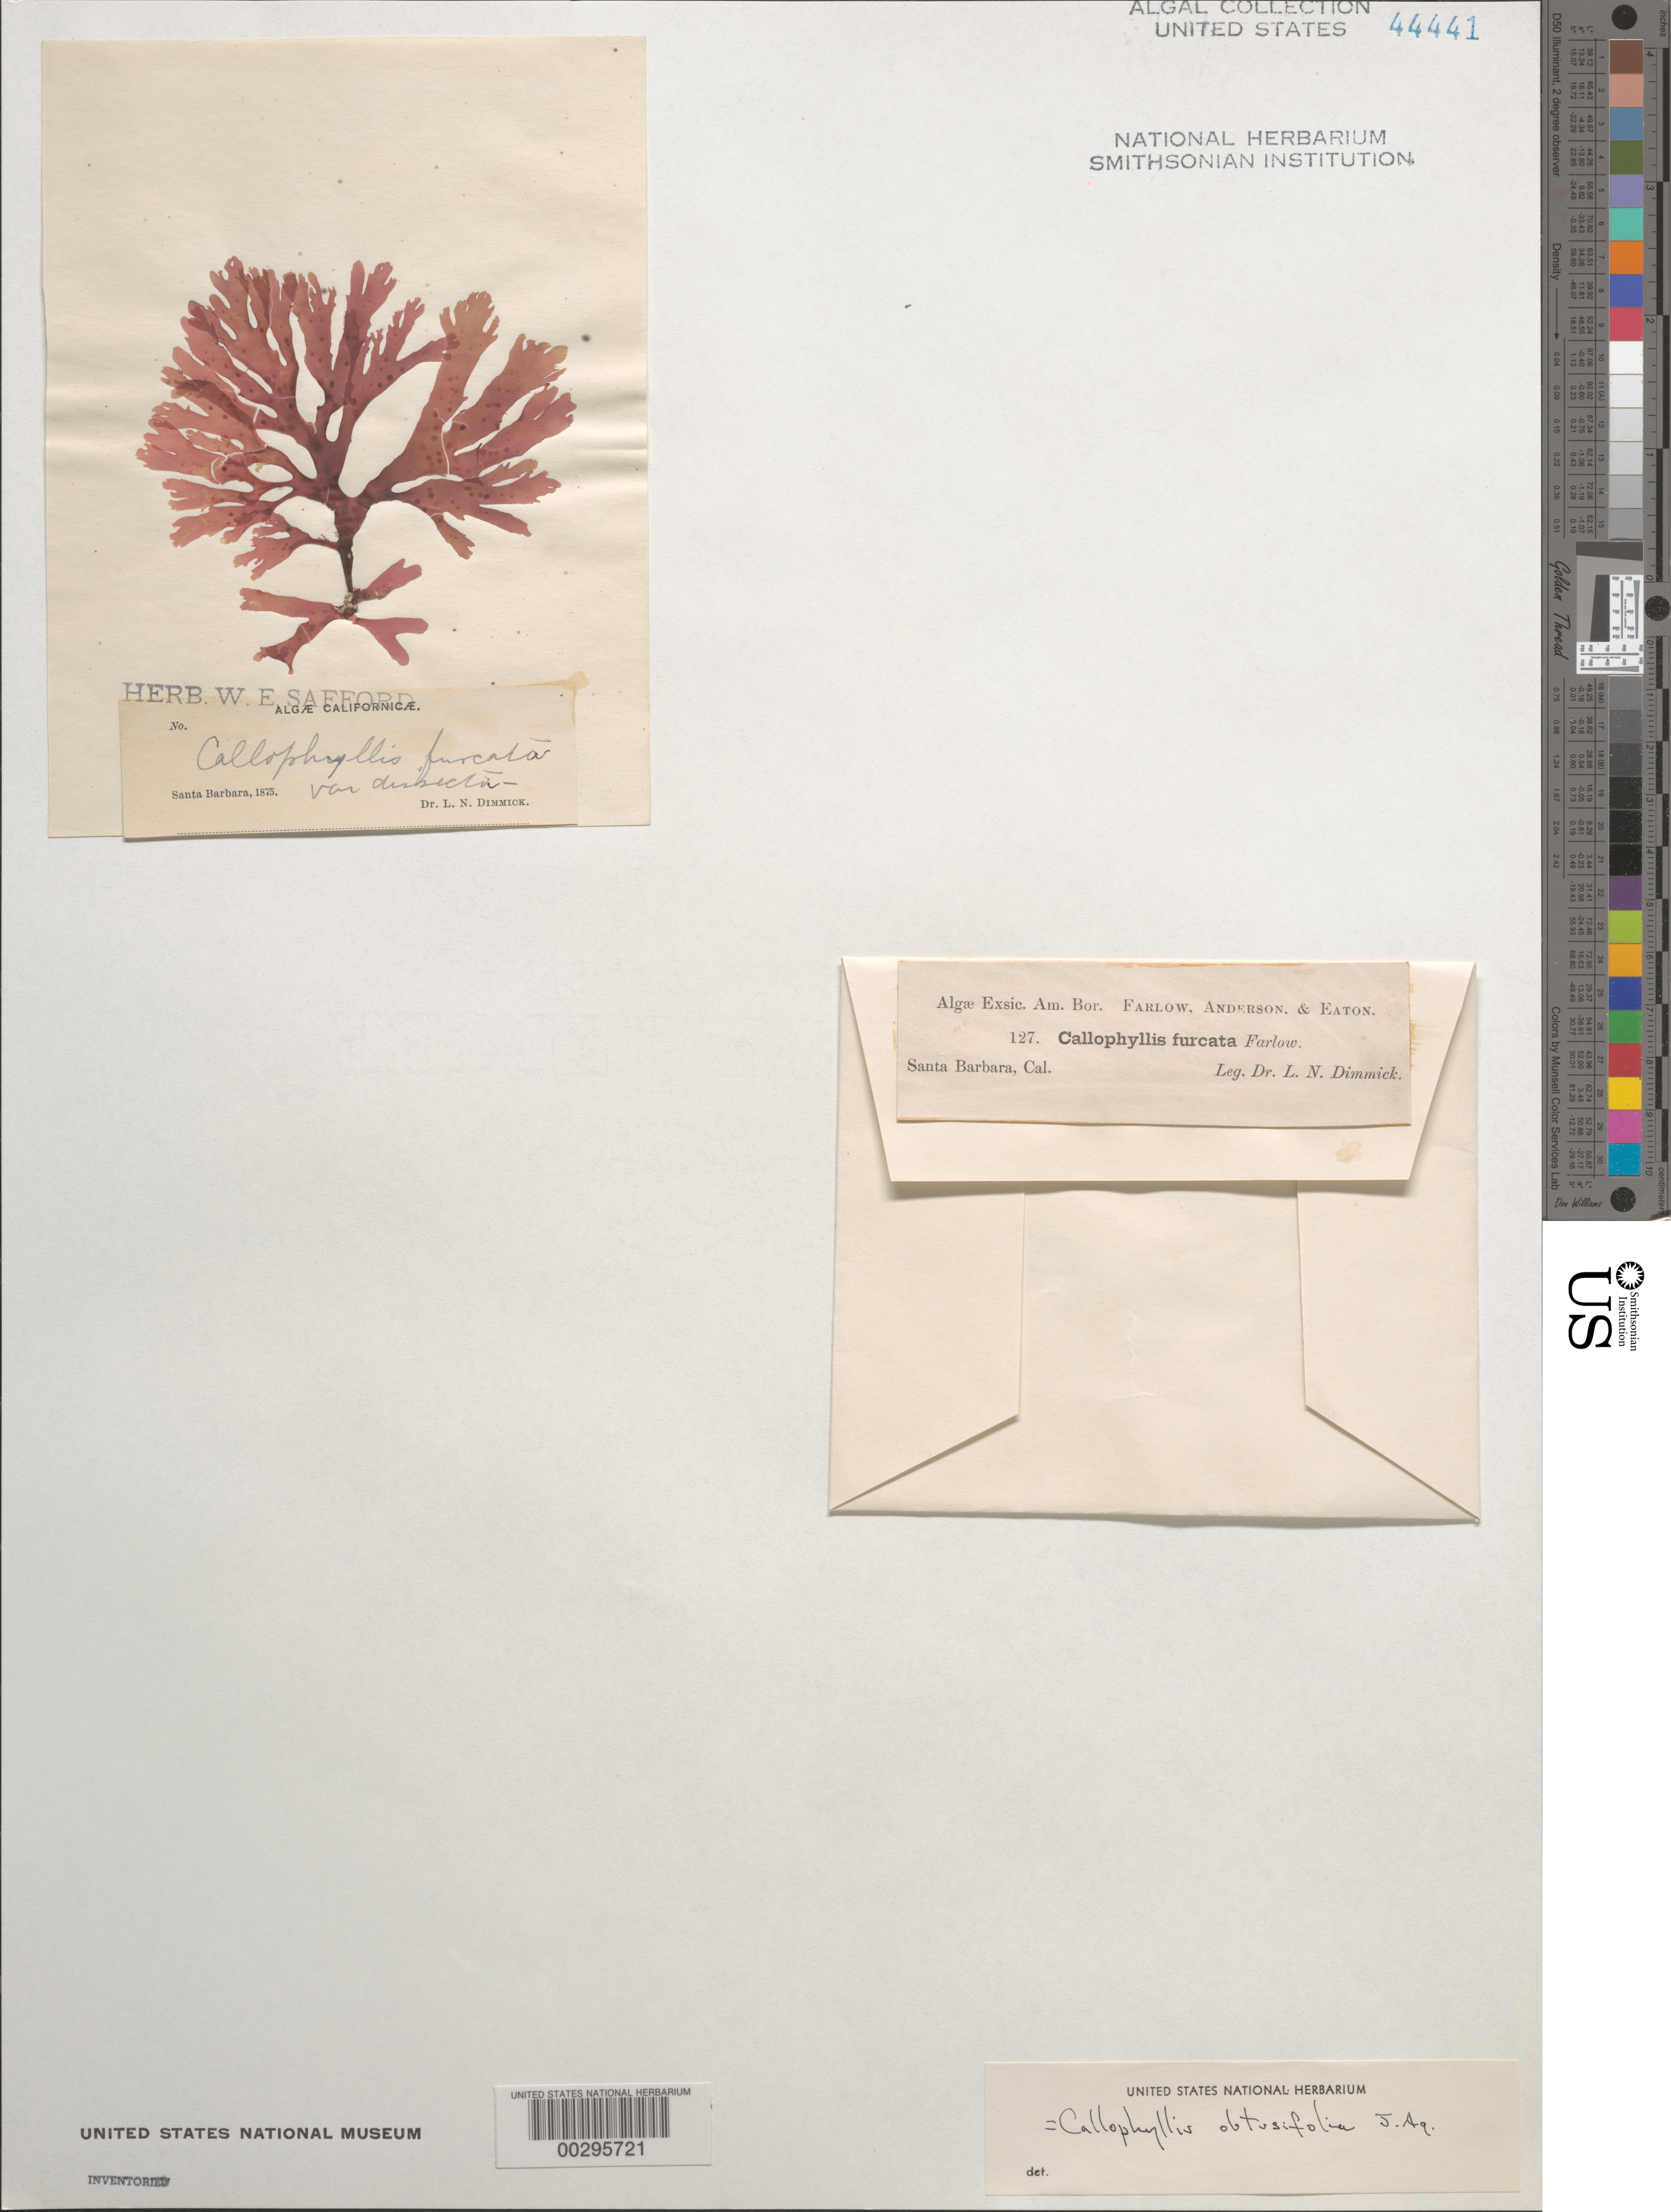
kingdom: Plantae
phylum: Rhodophyta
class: Florideophyceae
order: Gigartinales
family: Kallymeniaceae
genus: Callophyllis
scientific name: Callophyllis obtusifolia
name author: J. Agardh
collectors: L. Dimmick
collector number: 127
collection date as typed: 1875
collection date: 1875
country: United States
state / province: California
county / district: Santa Barbara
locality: Santa Barbara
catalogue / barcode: US 44441